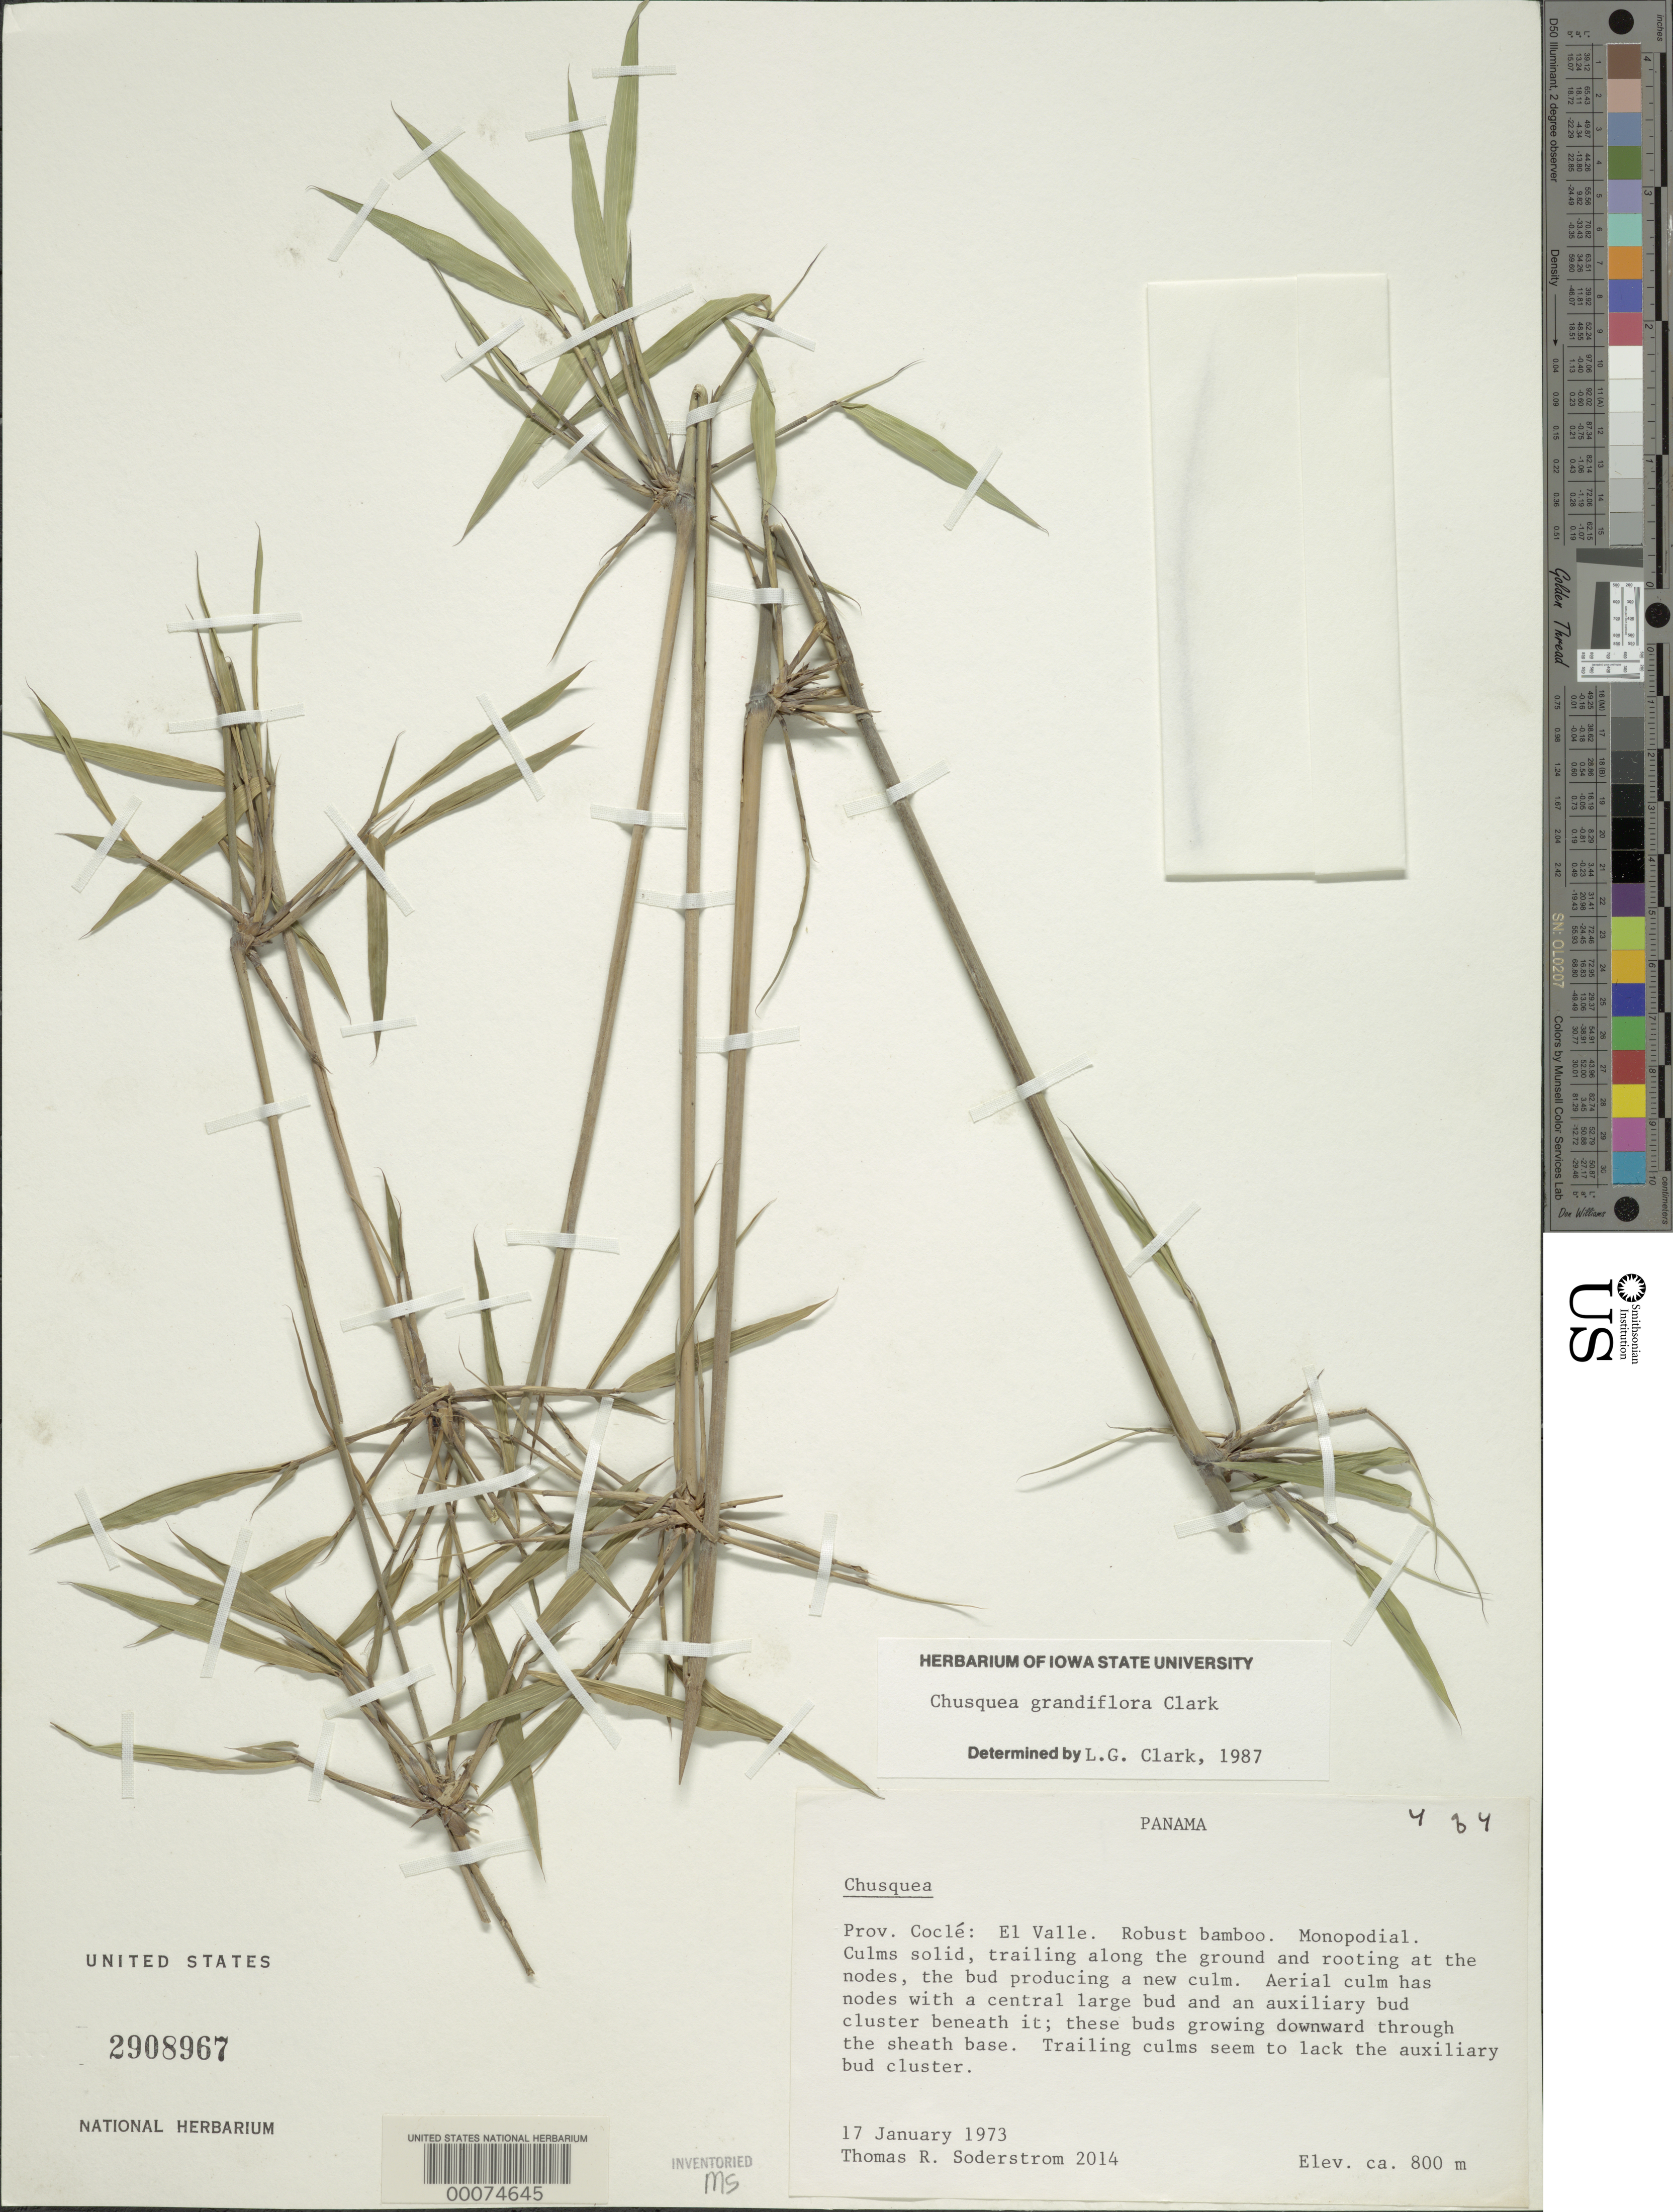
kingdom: Plantae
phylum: Tracheophyta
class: Liliopsida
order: Poales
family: Poaceae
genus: Chusquea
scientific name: Chusquea grandiflora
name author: L.G. Clark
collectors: T. R. Soderstrom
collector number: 2014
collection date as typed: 17 Jan 1973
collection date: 1973-01-17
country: Panama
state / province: Coclé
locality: El Valle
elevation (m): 800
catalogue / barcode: US 2908967